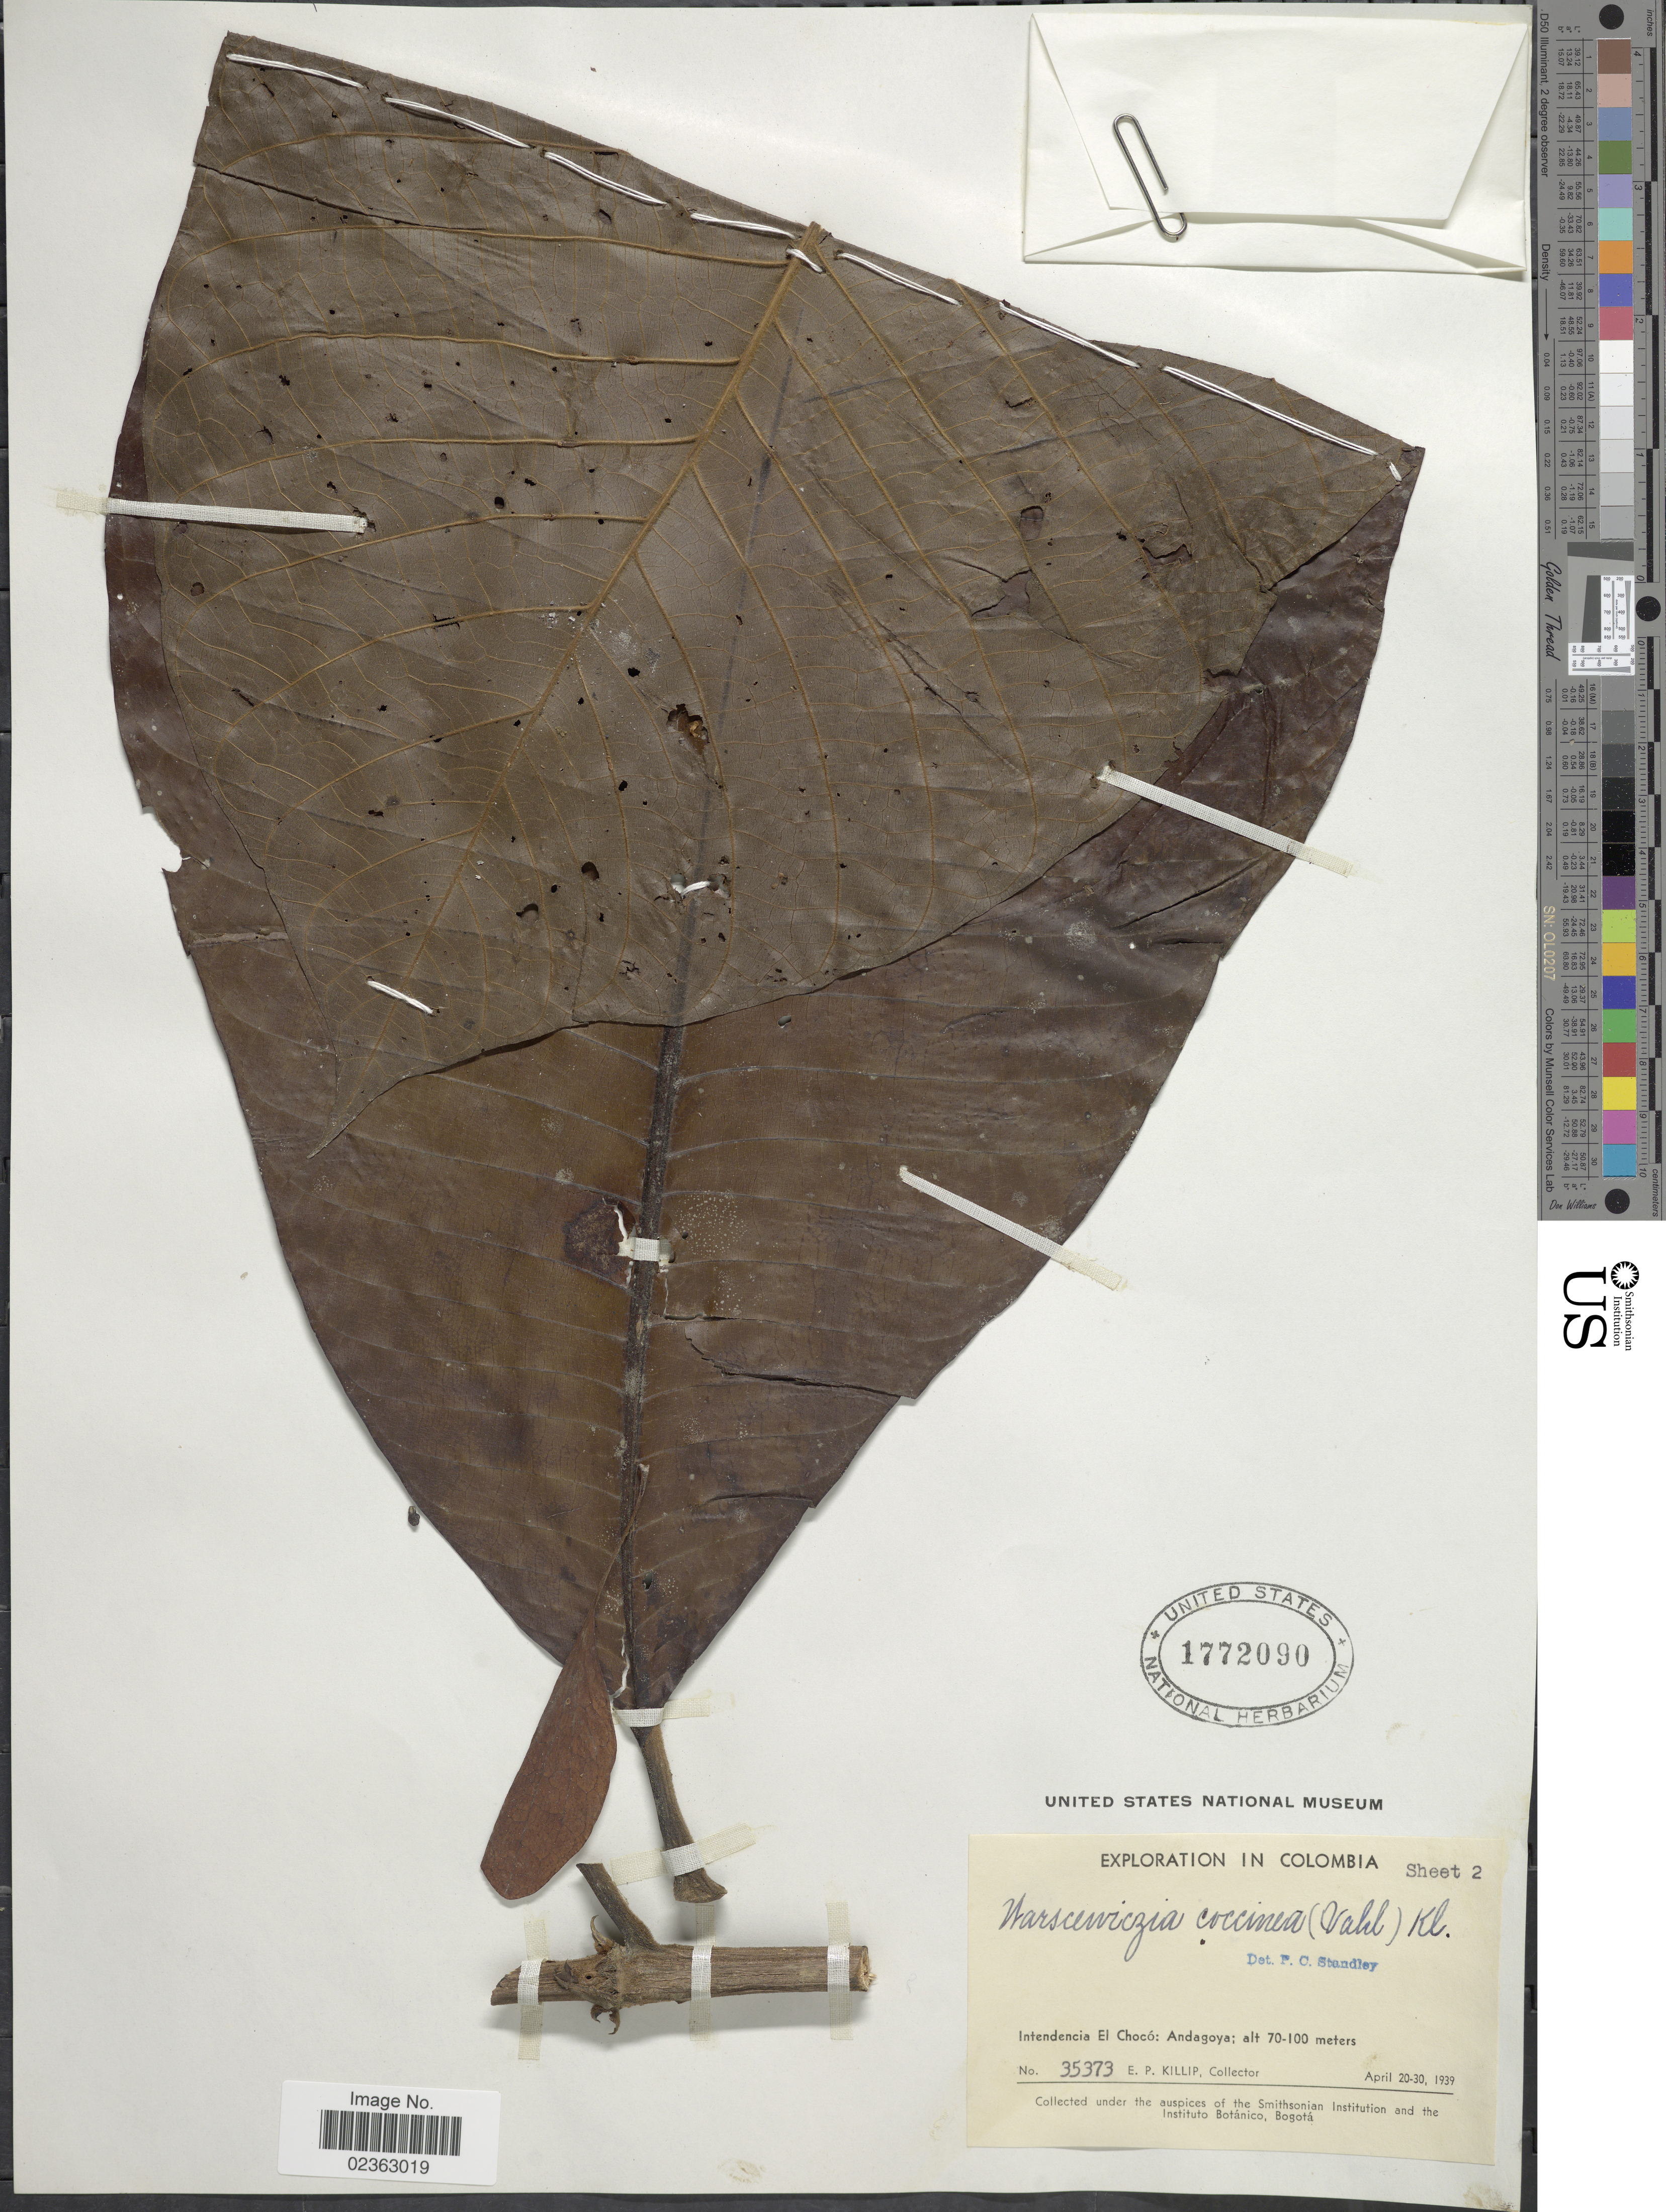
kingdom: Plantae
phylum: Tracheophyta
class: Magnoliopsida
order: Gentianales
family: Rubiaceae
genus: Warszewiczia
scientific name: Warszewiczia coccinea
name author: (Vahl) Klotzsch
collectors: E. P. Killip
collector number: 35373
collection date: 1939-04-20/1939-04-30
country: Colombia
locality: Intendencia El Choco: Andagoya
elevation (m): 70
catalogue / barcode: US 1772090